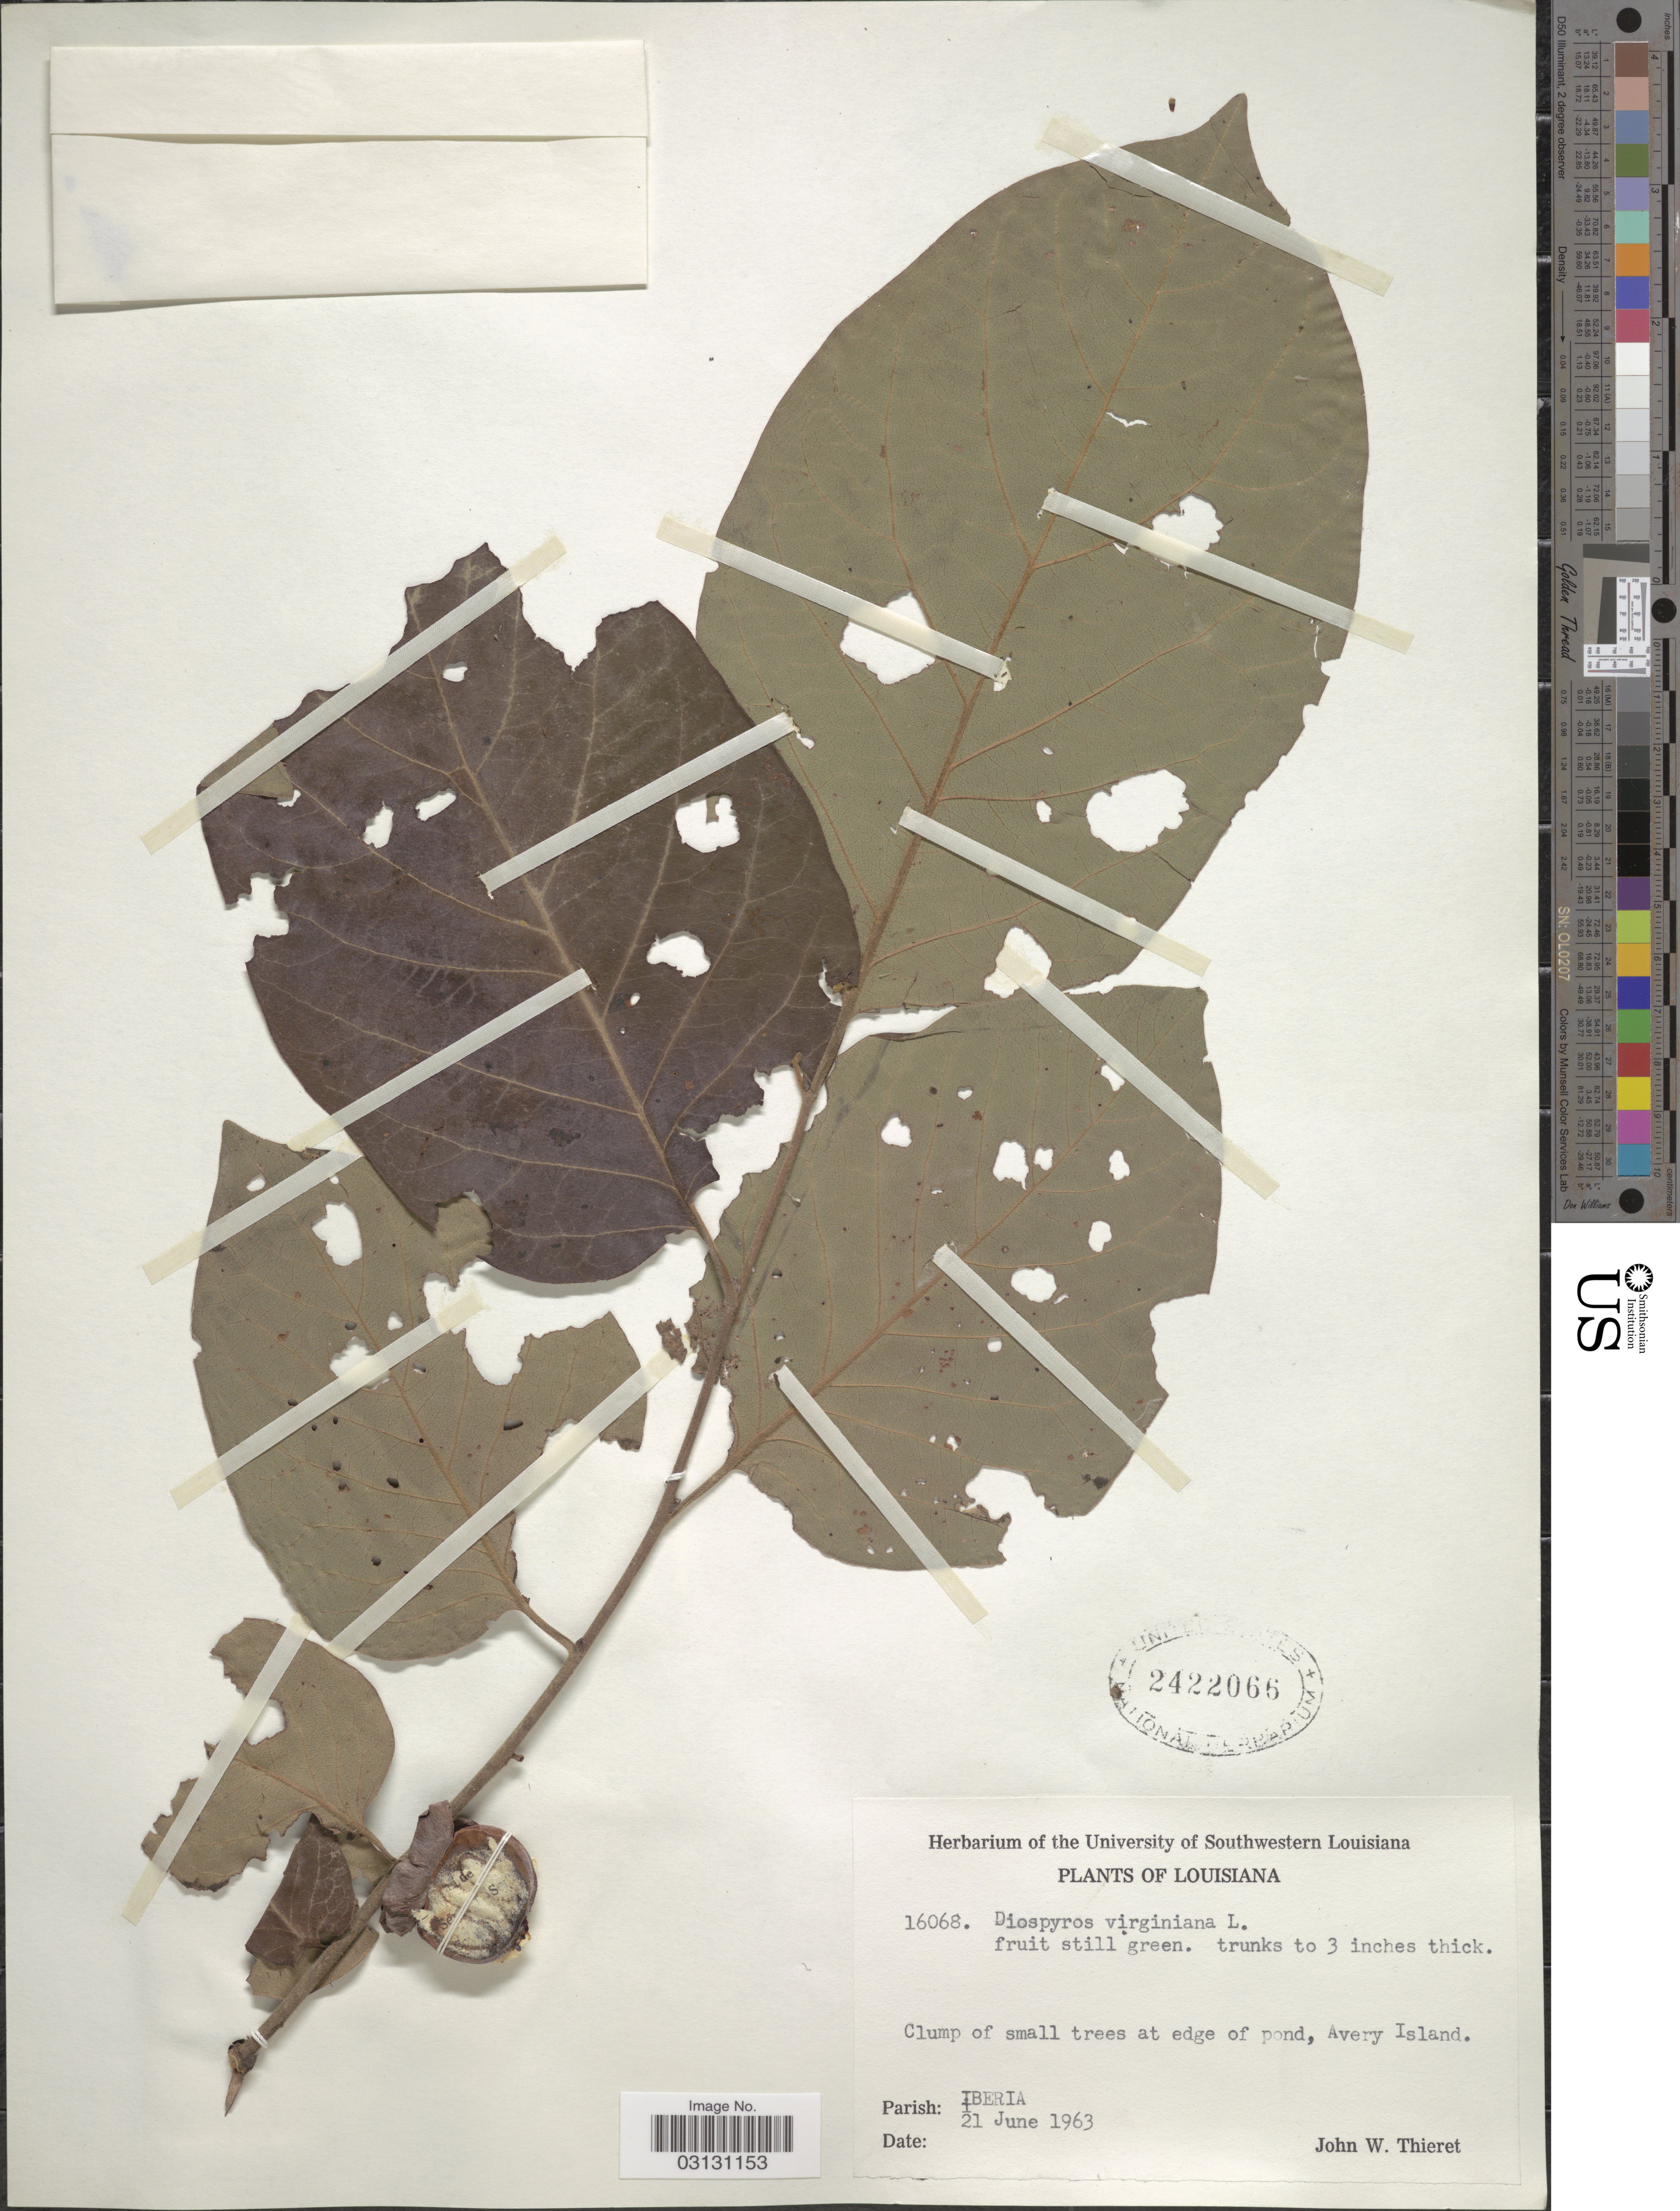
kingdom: Plantae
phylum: Tracheophyta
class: Magnoliopsida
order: Ericales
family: Ebenaceae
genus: Diospyros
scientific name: Diospyros virginiana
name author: L.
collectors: J. W. Thieret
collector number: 16068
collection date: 1963-06-21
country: United States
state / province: Louisiana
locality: Avery Island. Parish: Iberia.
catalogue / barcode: US 2422066